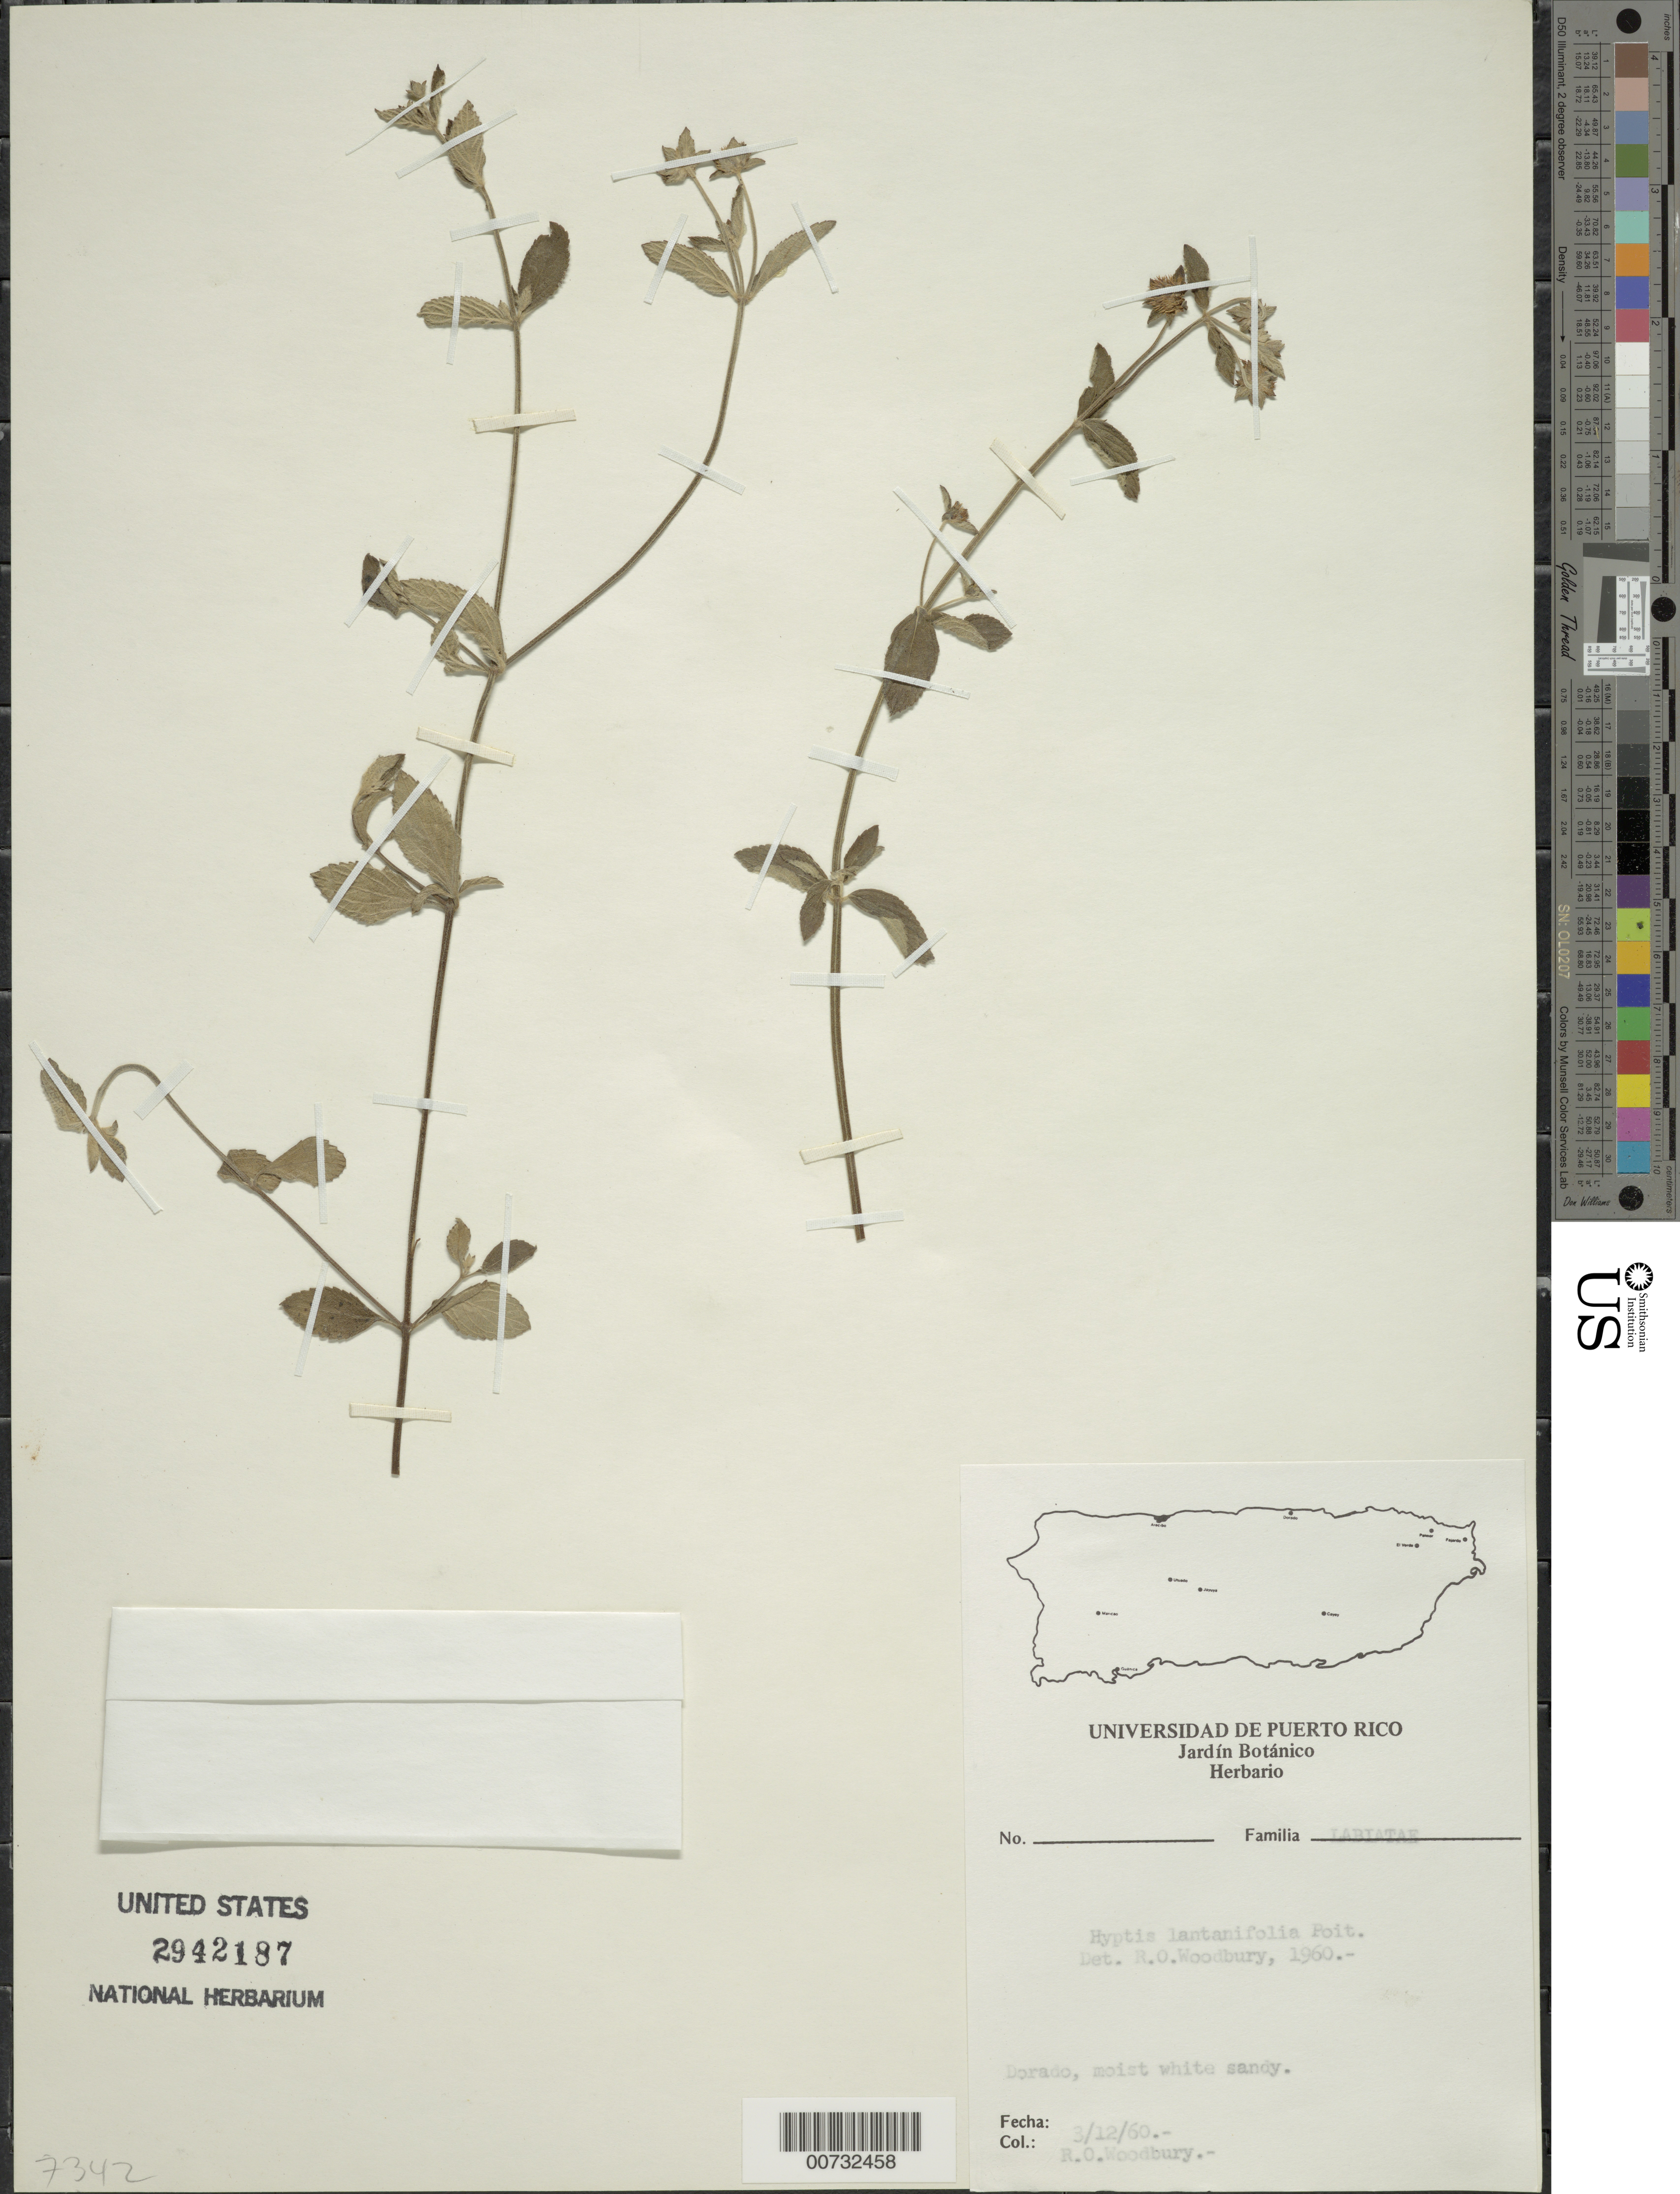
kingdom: Plantae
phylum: Tracheophyta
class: Magnoliopsida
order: Lamiales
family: Lamiaceae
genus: Hyptis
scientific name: Hyptis lantanifolia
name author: Poit.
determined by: Woodbury, R. O.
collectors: R. O. Woodbury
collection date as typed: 12 Mar 1960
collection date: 1960-03-12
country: Puerto Rico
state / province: Dorado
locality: Dorado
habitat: Moist white sand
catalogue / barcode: US 2942187